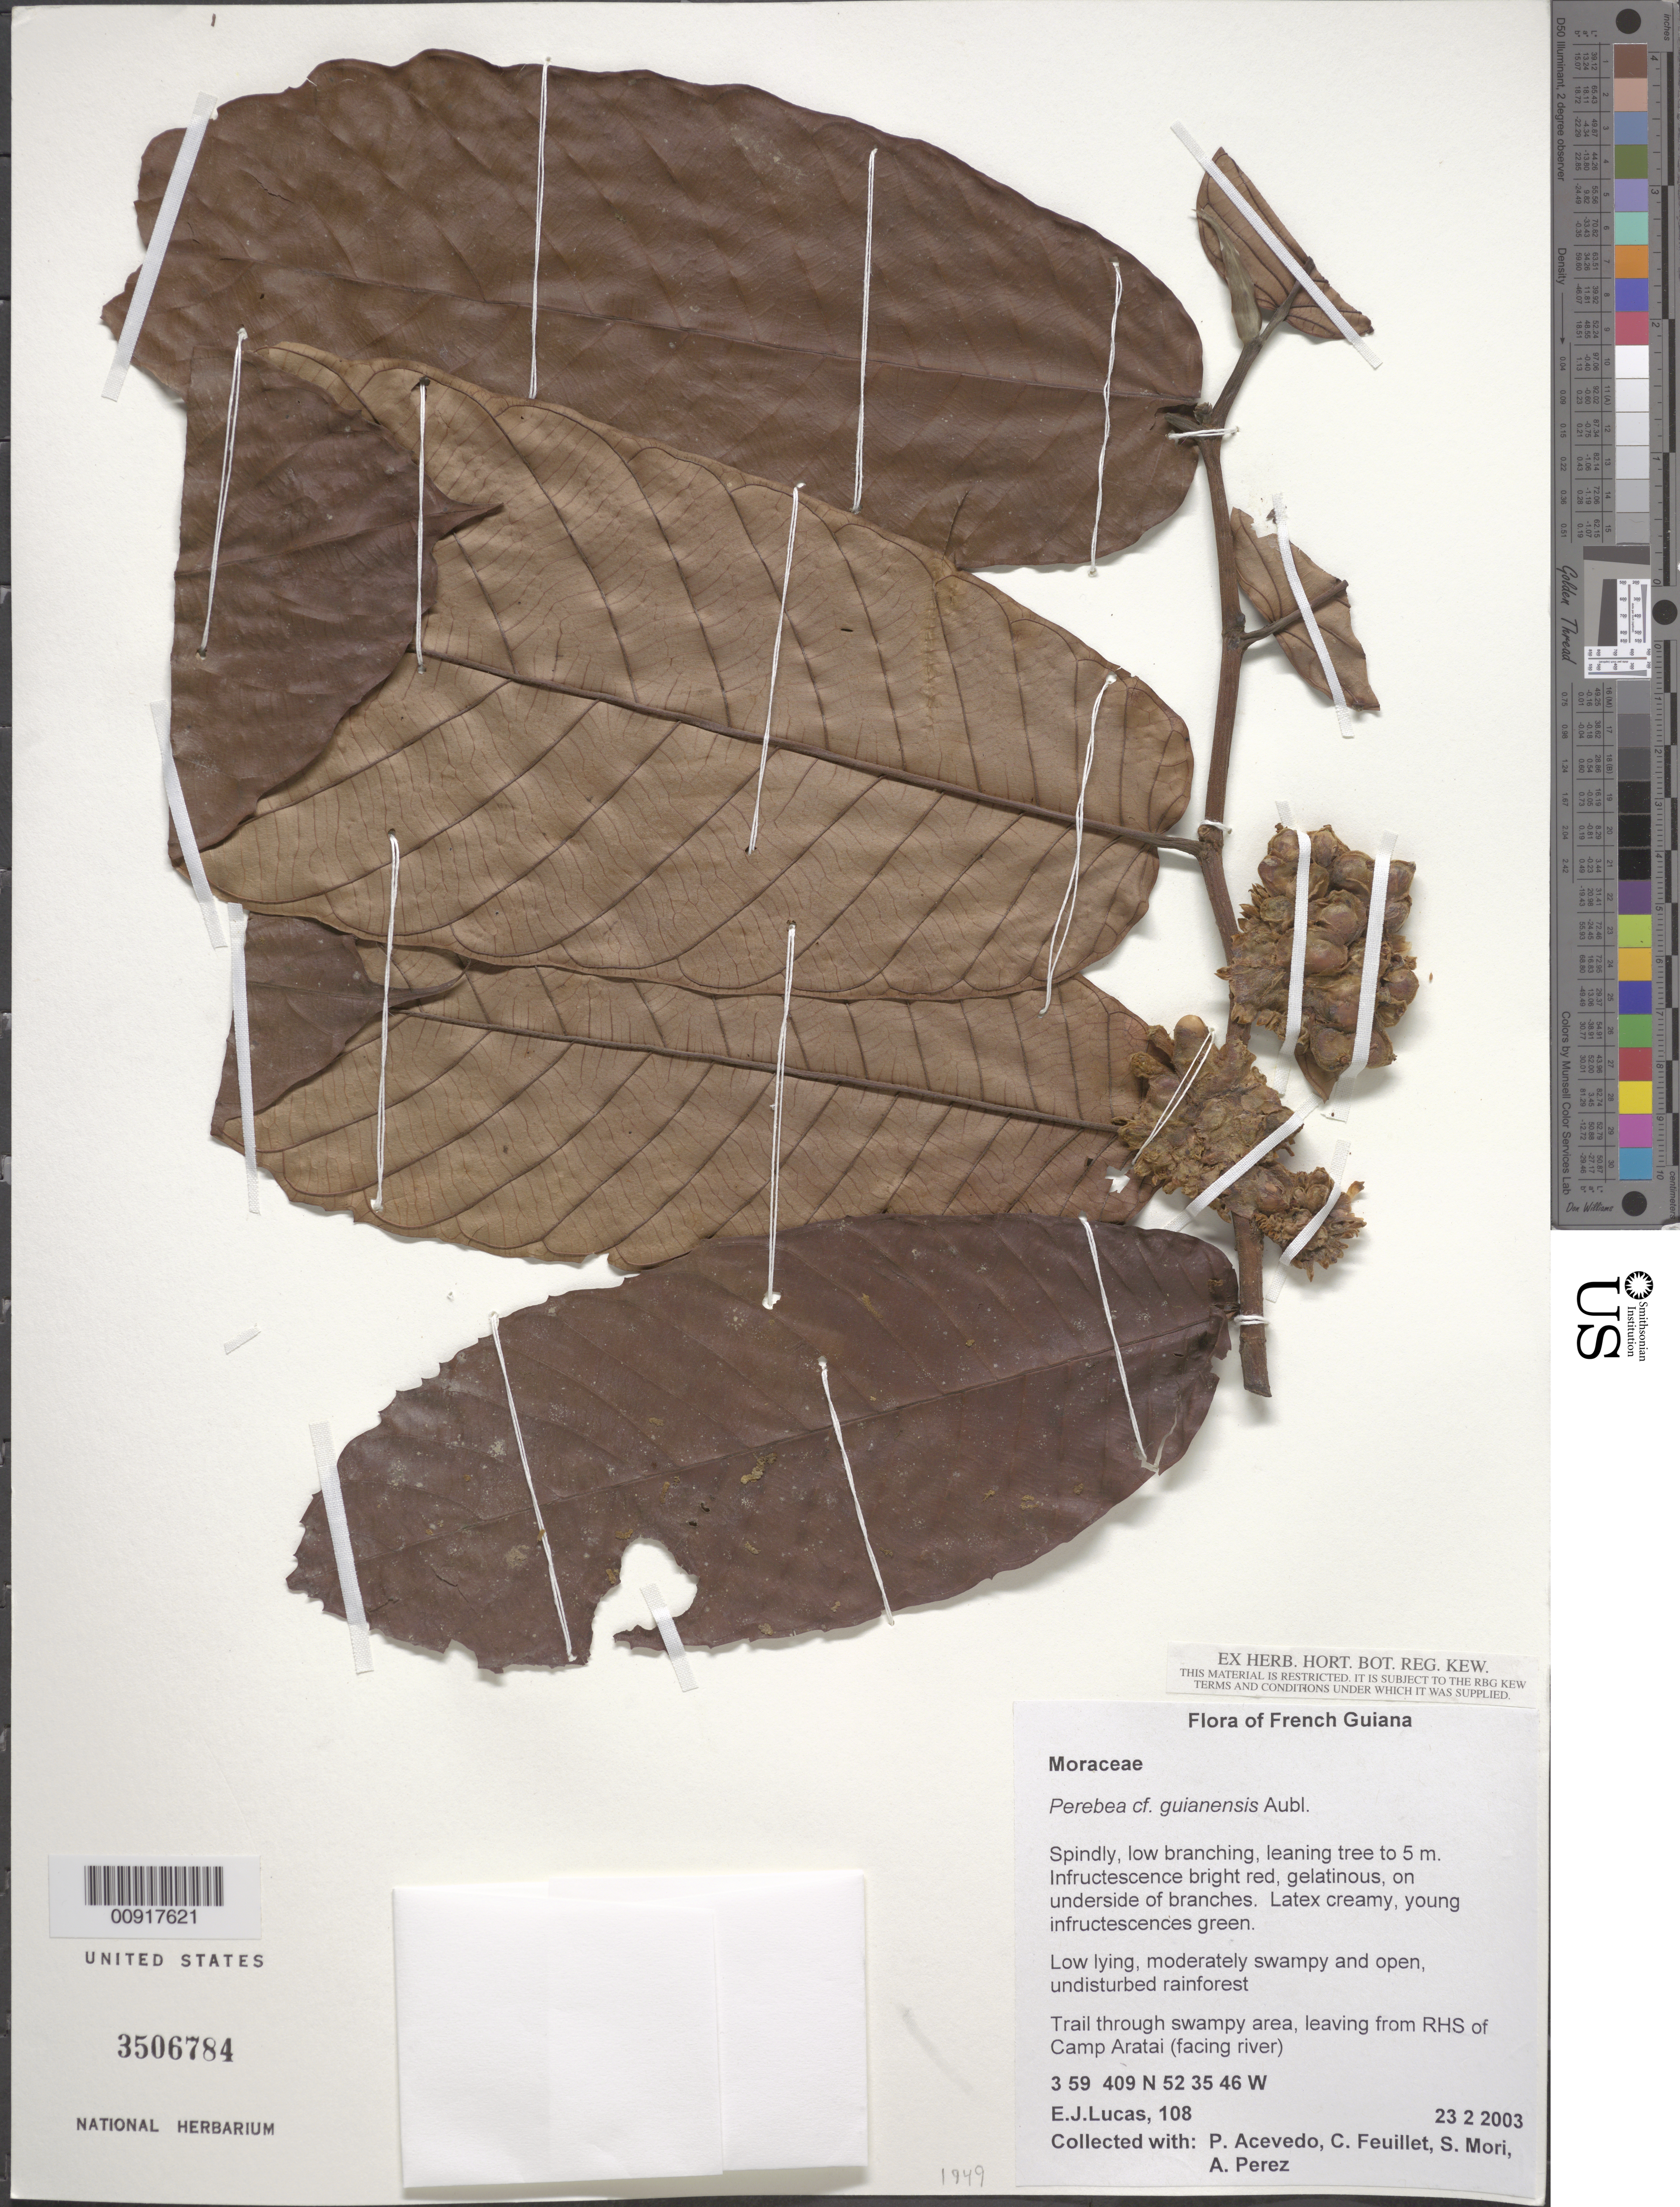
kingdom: Plantae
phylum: Tracheophyta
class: Magnoliopsida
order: Rosales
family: Moraceae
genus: Perebea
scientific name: Perebea guianensis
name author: Aubl.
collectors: E. Lucas, P. Acevedo-Rodr., C. Feuillet, S. Mori & A. Perez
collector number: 108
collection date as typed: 23-Feb-03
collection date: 2003-02-23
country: French Guiana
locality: Camp Aratai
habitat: Low lying, moderately swampy and open, undisturbed rainforest; trail through swampy area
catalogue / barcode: US 3506784